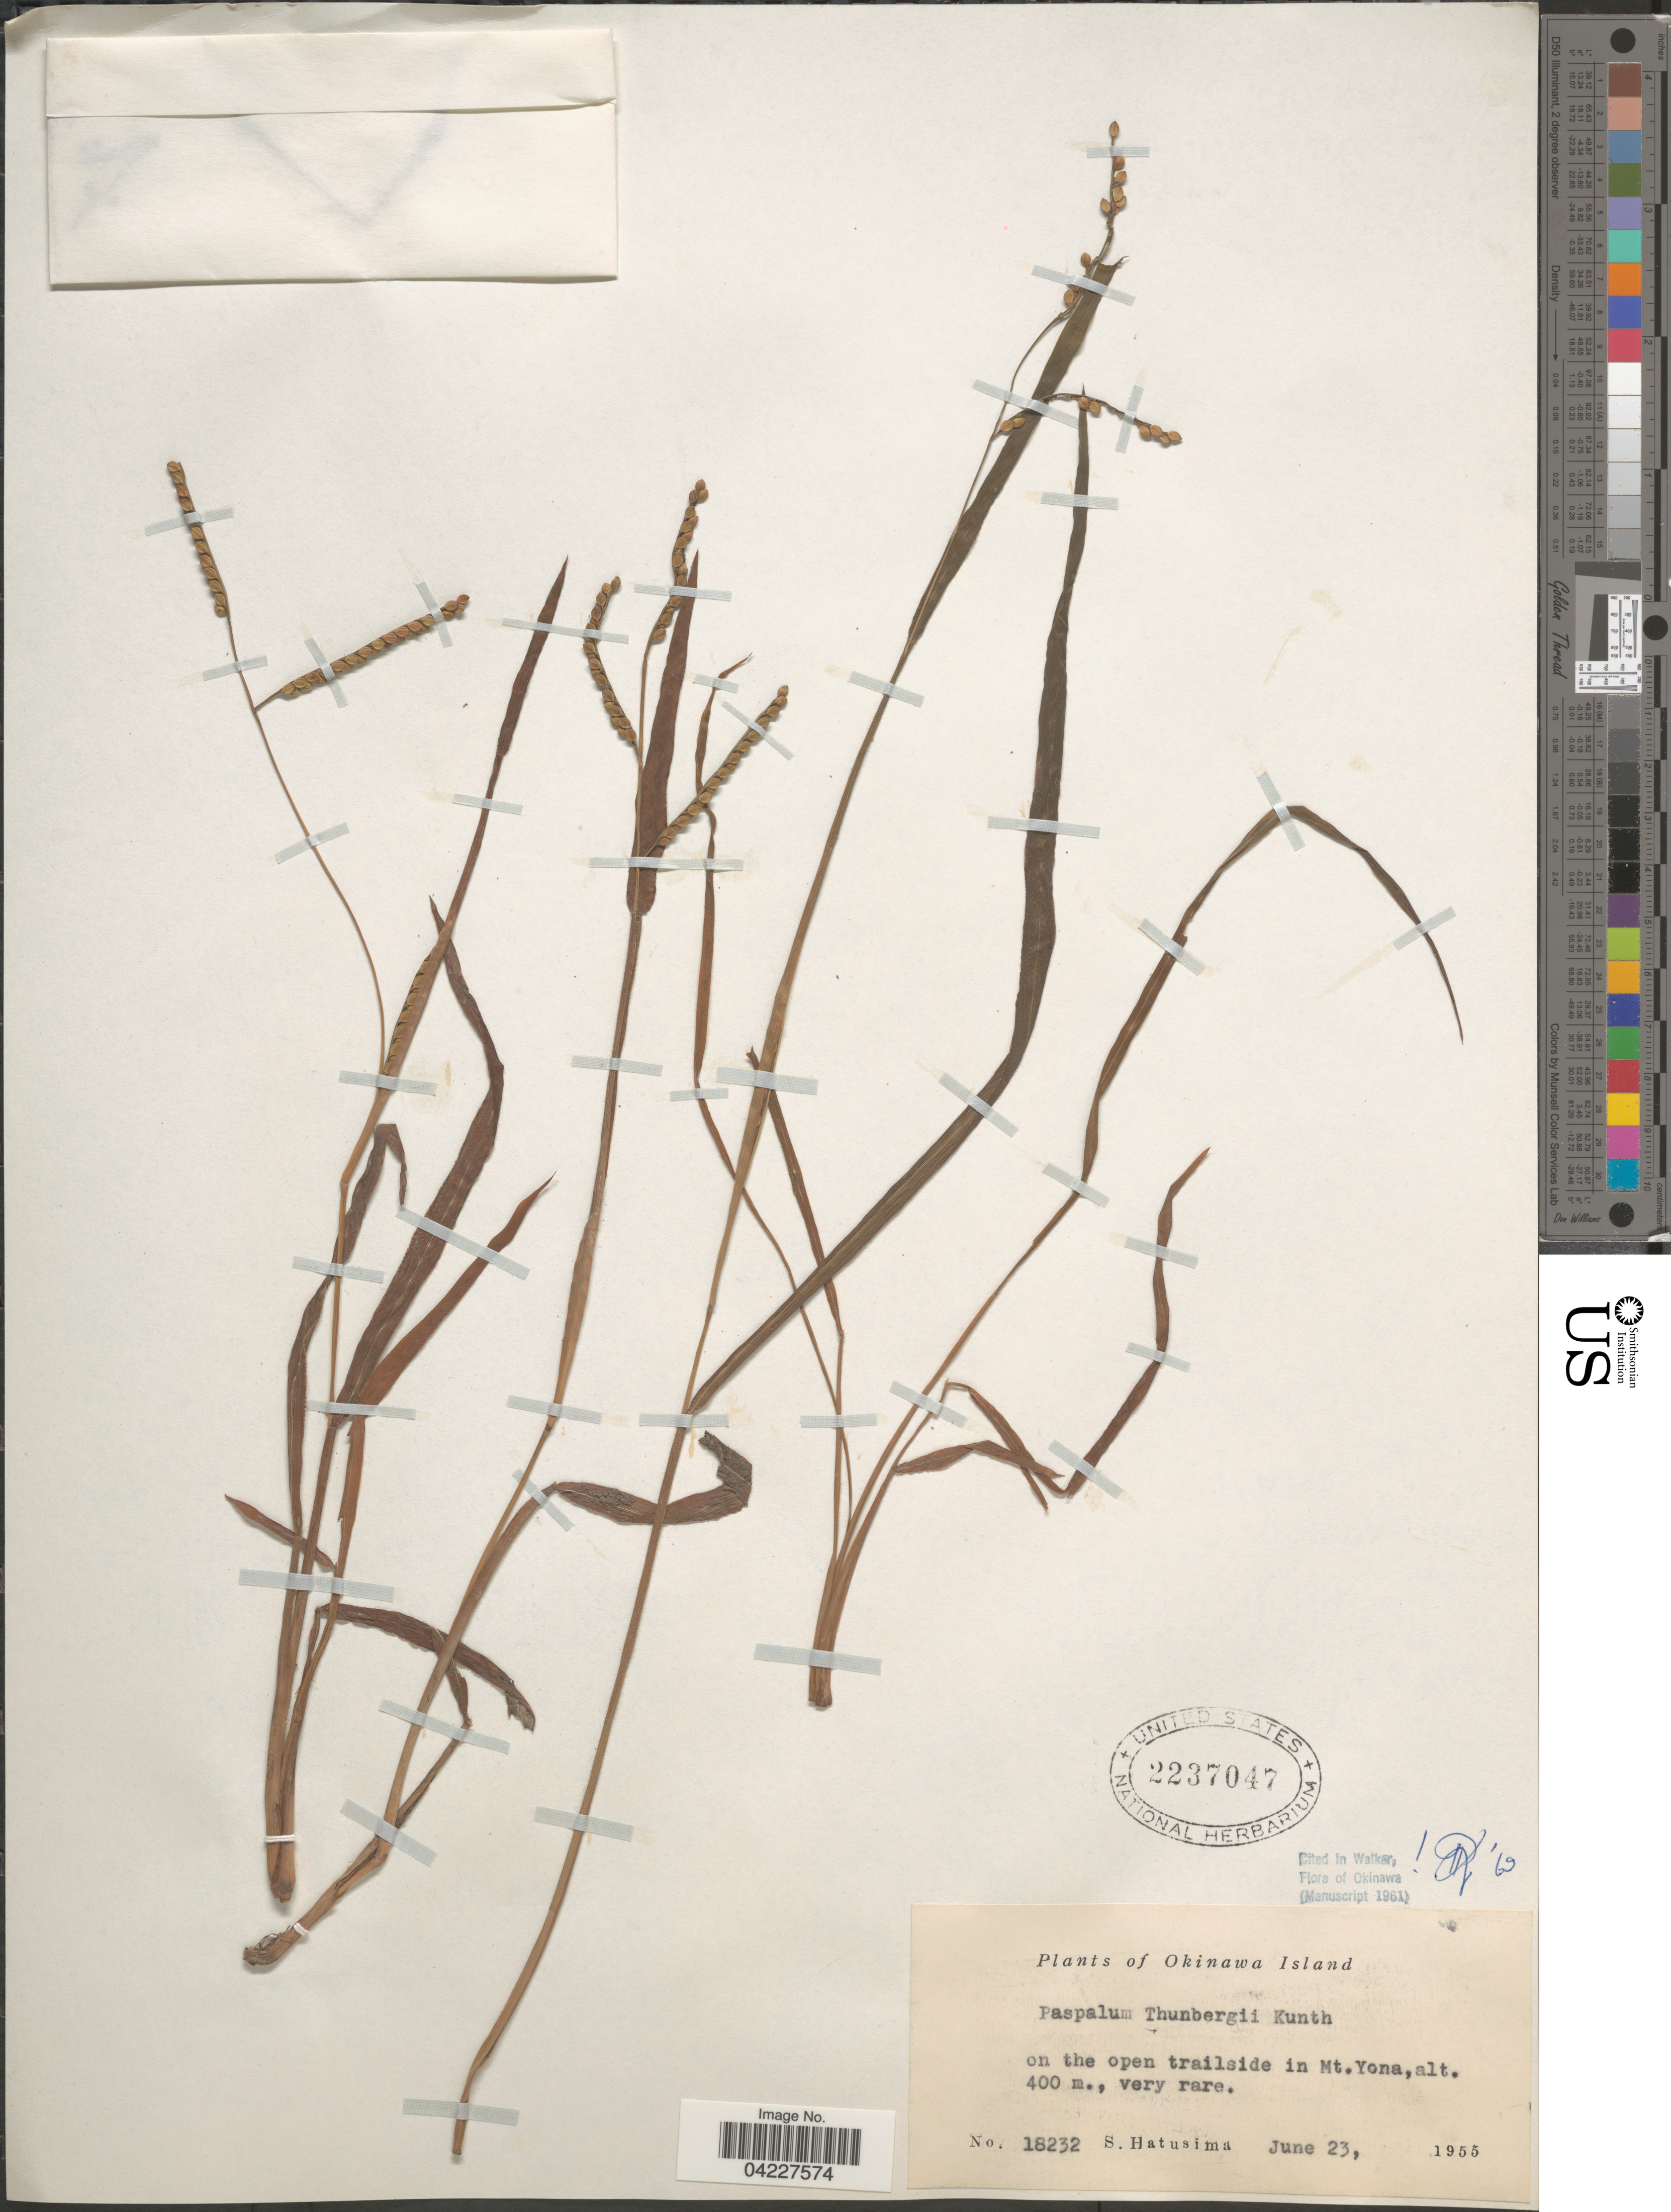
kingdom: Plantae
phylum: Tracheophyta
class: Liliopsida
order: Poales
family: Poaceae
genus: Paspalum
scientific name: Paspalum thunbergii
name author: Kunth ex Steud.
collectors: S. Hatusima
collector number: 18232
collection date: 1955-06-23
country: Japan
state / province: Okinawa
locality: Okinawa Island. On the open trailside in Mt. Yona.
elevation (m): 400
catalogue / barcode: US 2237047